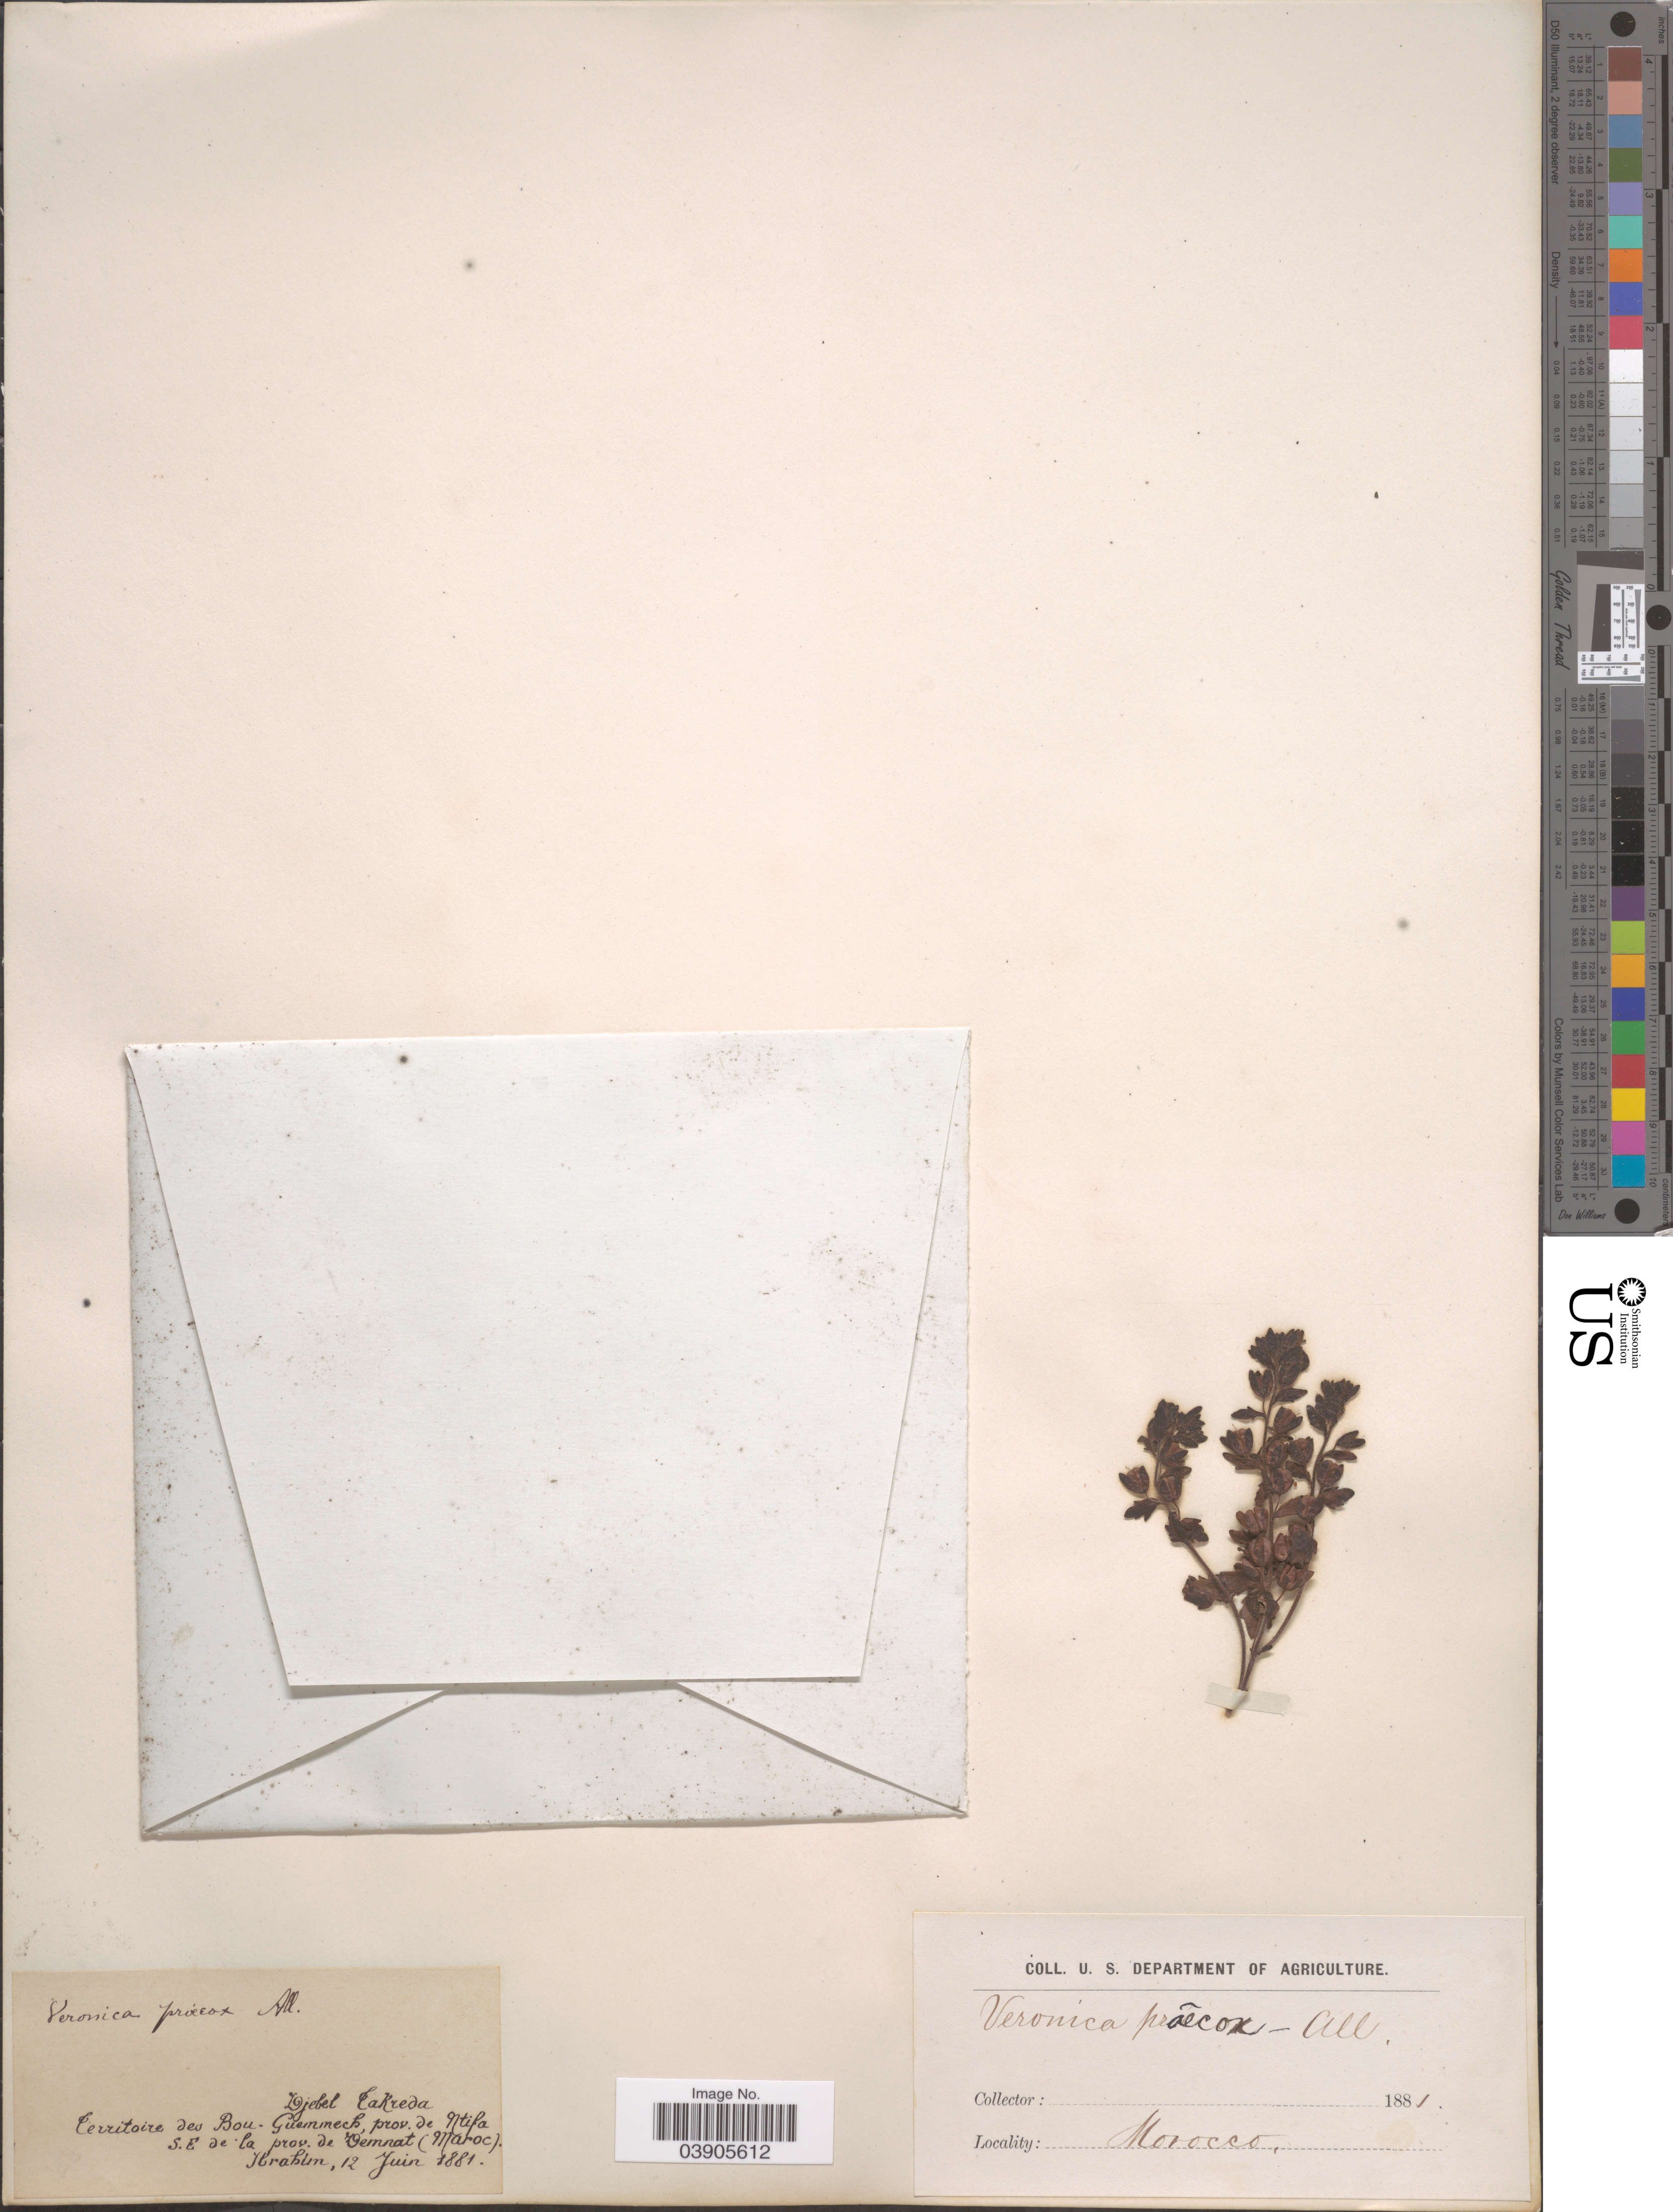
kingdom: Plantae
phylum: Tracheophyta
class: Magnoliopsida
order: Lamiales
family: Plantaginaceae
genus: Veronica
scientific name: Veronica praecox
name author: All.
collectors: -. Ibrahim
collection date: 1881-06-12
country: Morocco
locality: Djebel Takreda. Territoire des Bou- Guemmech, prov. de Ntifa S.E de la prov. de Demnat.